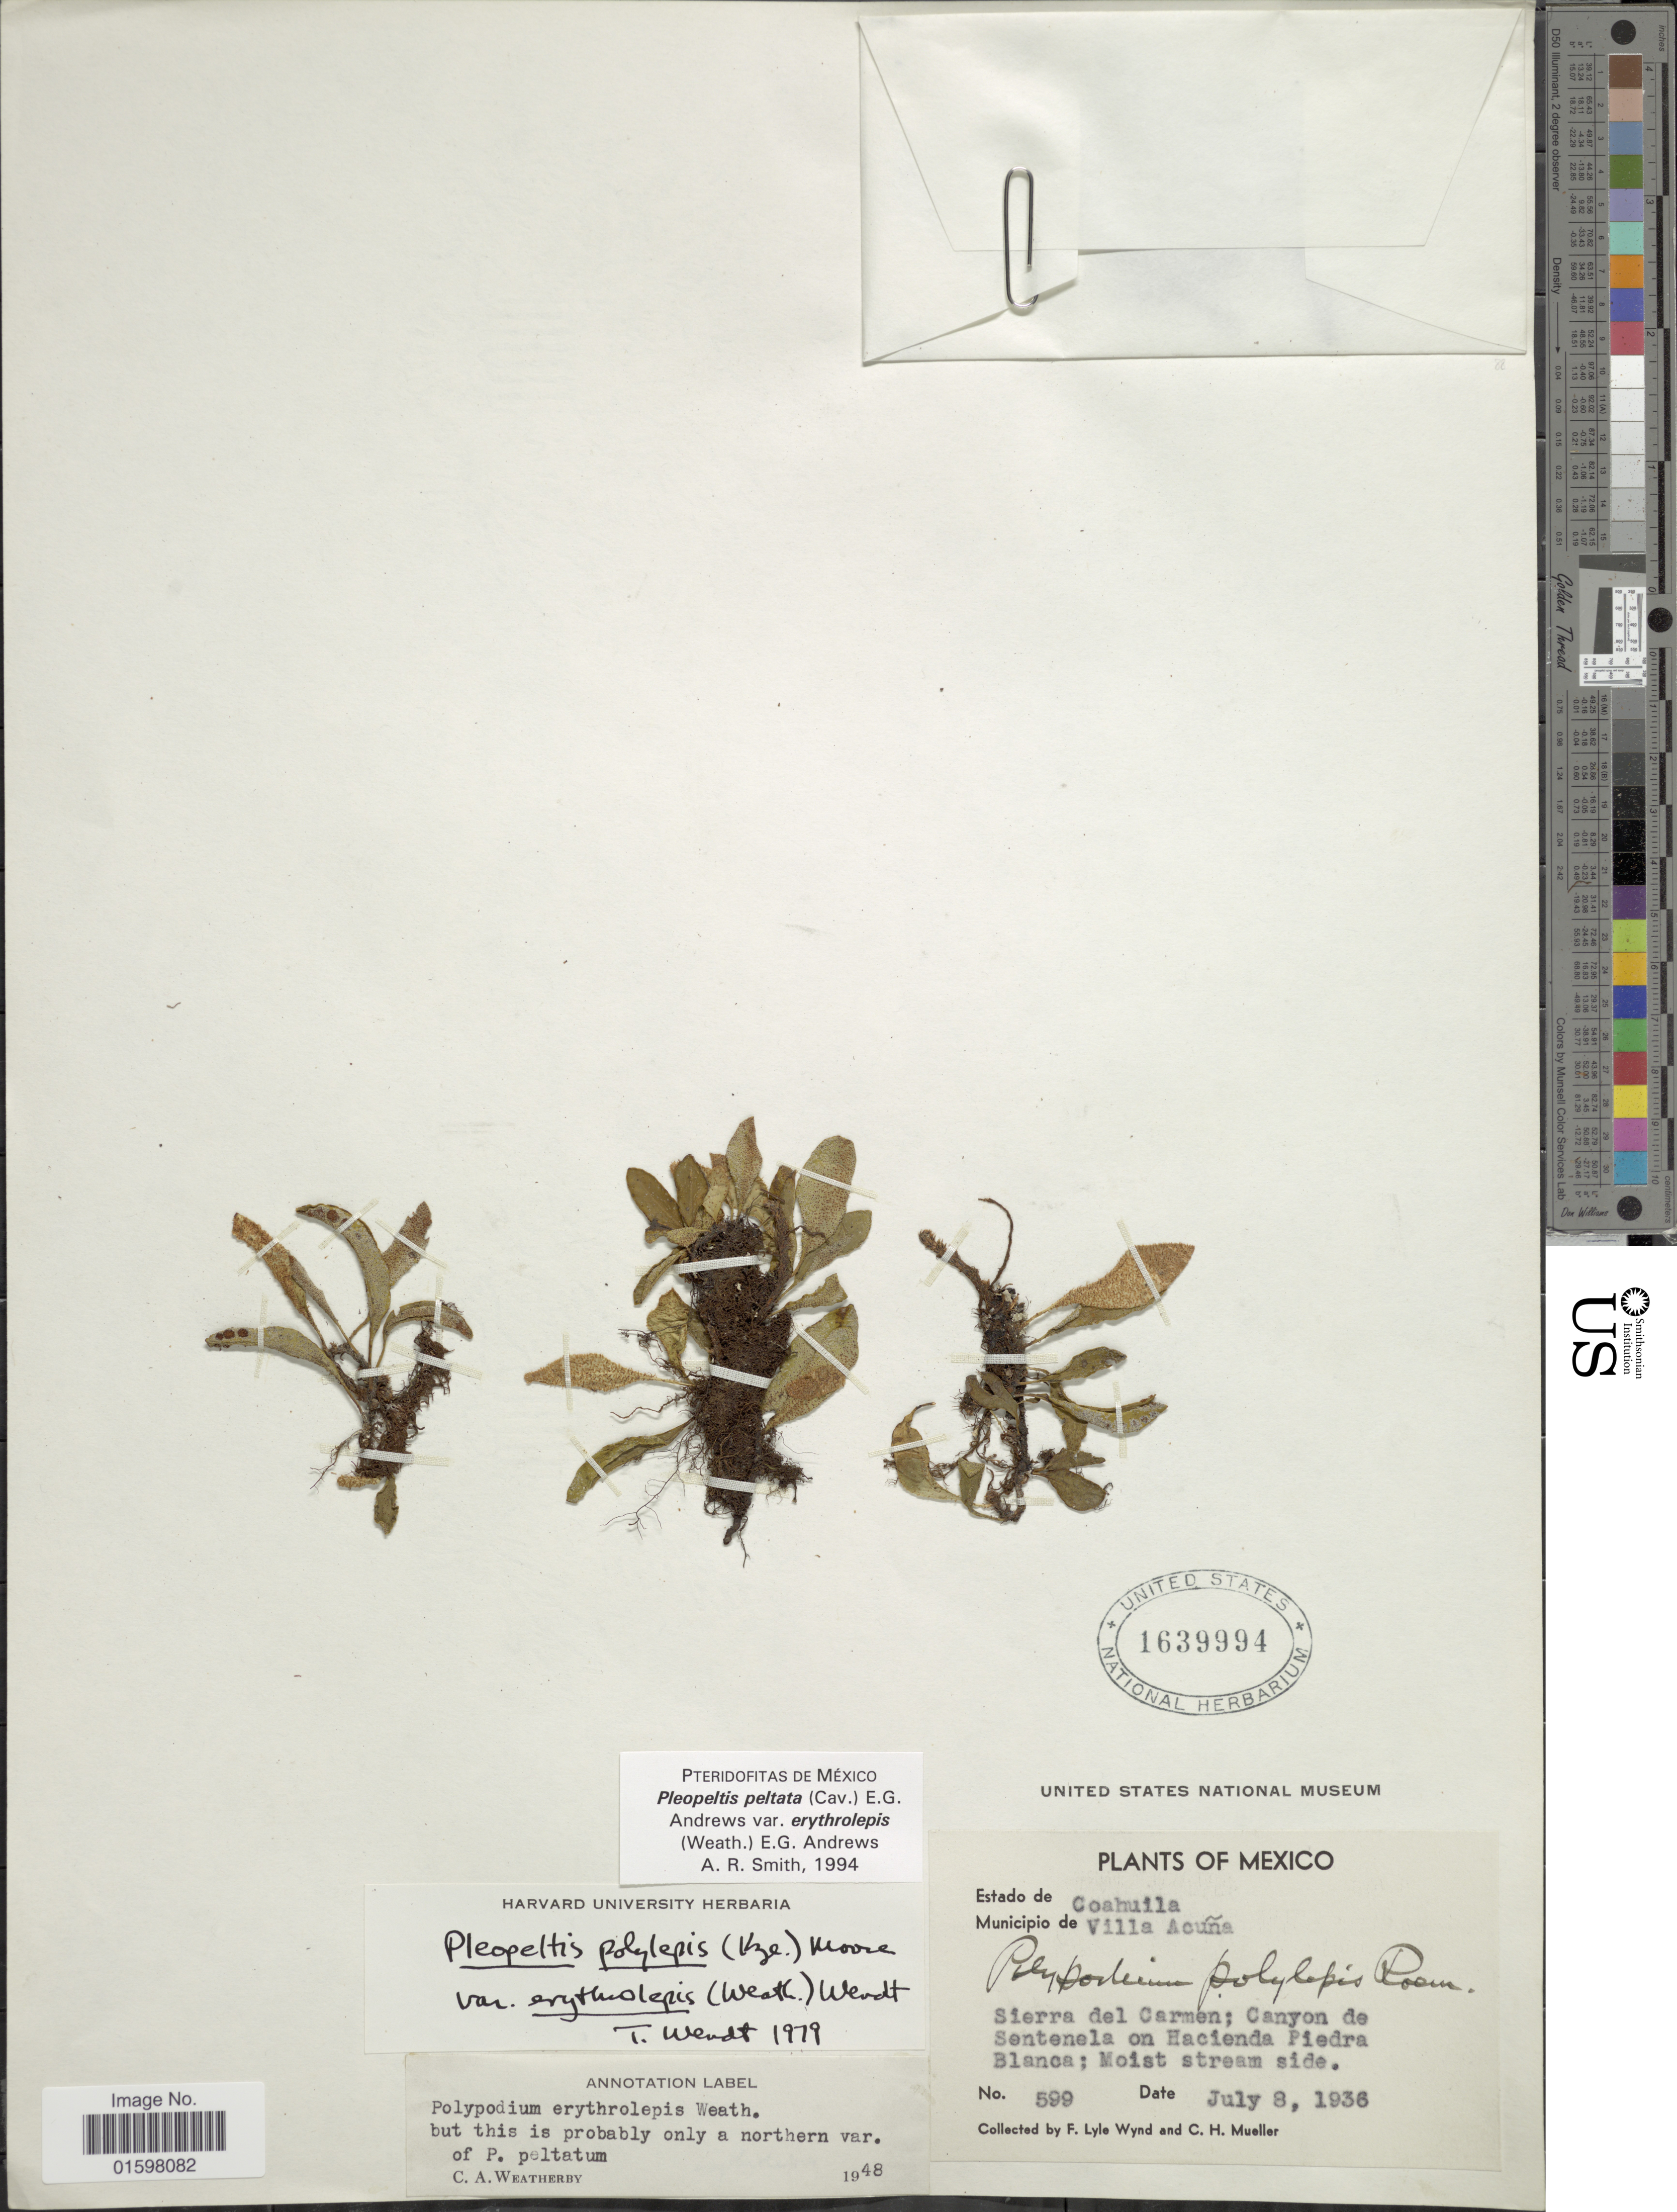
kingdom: Plantae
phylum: Tracheophyta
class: Polypodiopsida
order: Polypodiales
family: Polypodiaceae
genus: Pleopeltis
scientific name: Pleopeltis peltata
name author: Scort.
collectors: F. L. Wynd & C. H. Mueller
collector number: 599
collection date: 1936-07-08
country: Mexico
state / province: Coahuila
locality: Estado de Coahuila, Muncipio de Villa Acuna, Sierra del Carmen; Canyon de Sentenela on Hacienda Piedra Blanca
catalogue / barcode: US 1639994